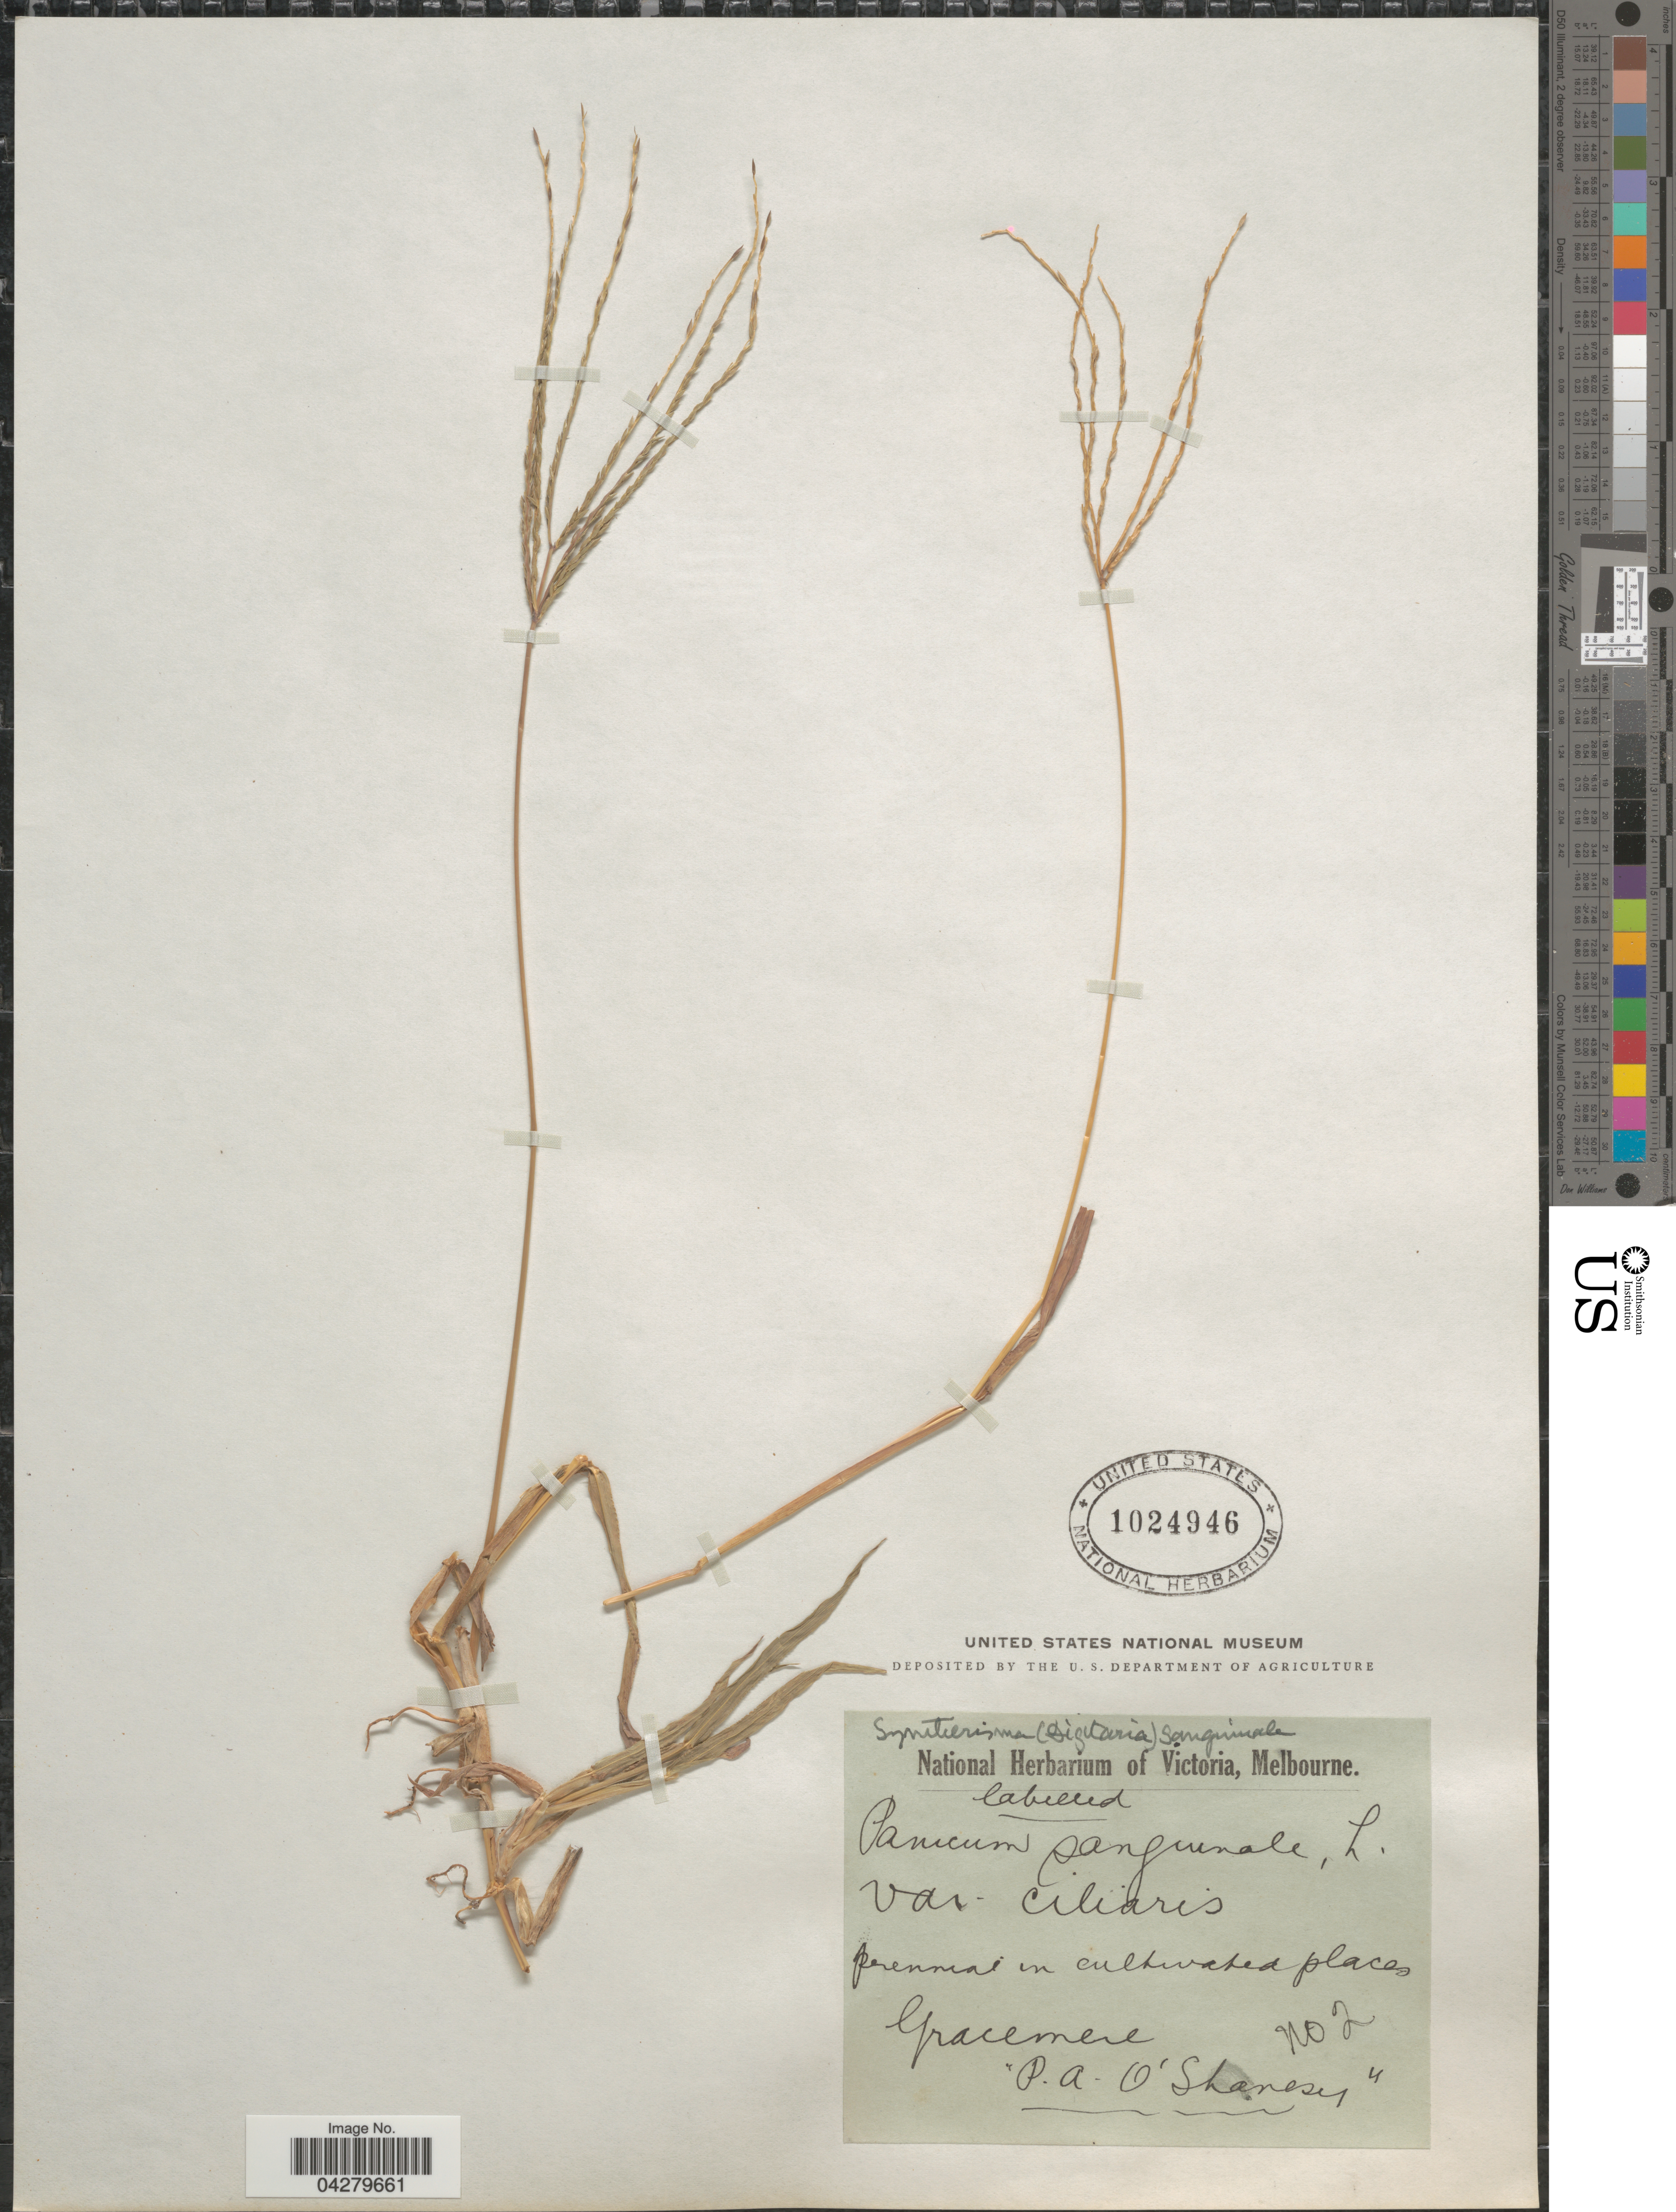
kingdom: Plantae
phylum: Tracheophyta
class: Liliopsida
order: Poales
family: Poaceae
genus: Digitaria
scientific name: Digitaria sanguinalis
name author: (L.) Scop.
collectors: P. O'Shanesy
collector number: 2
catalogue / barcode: US 1024946